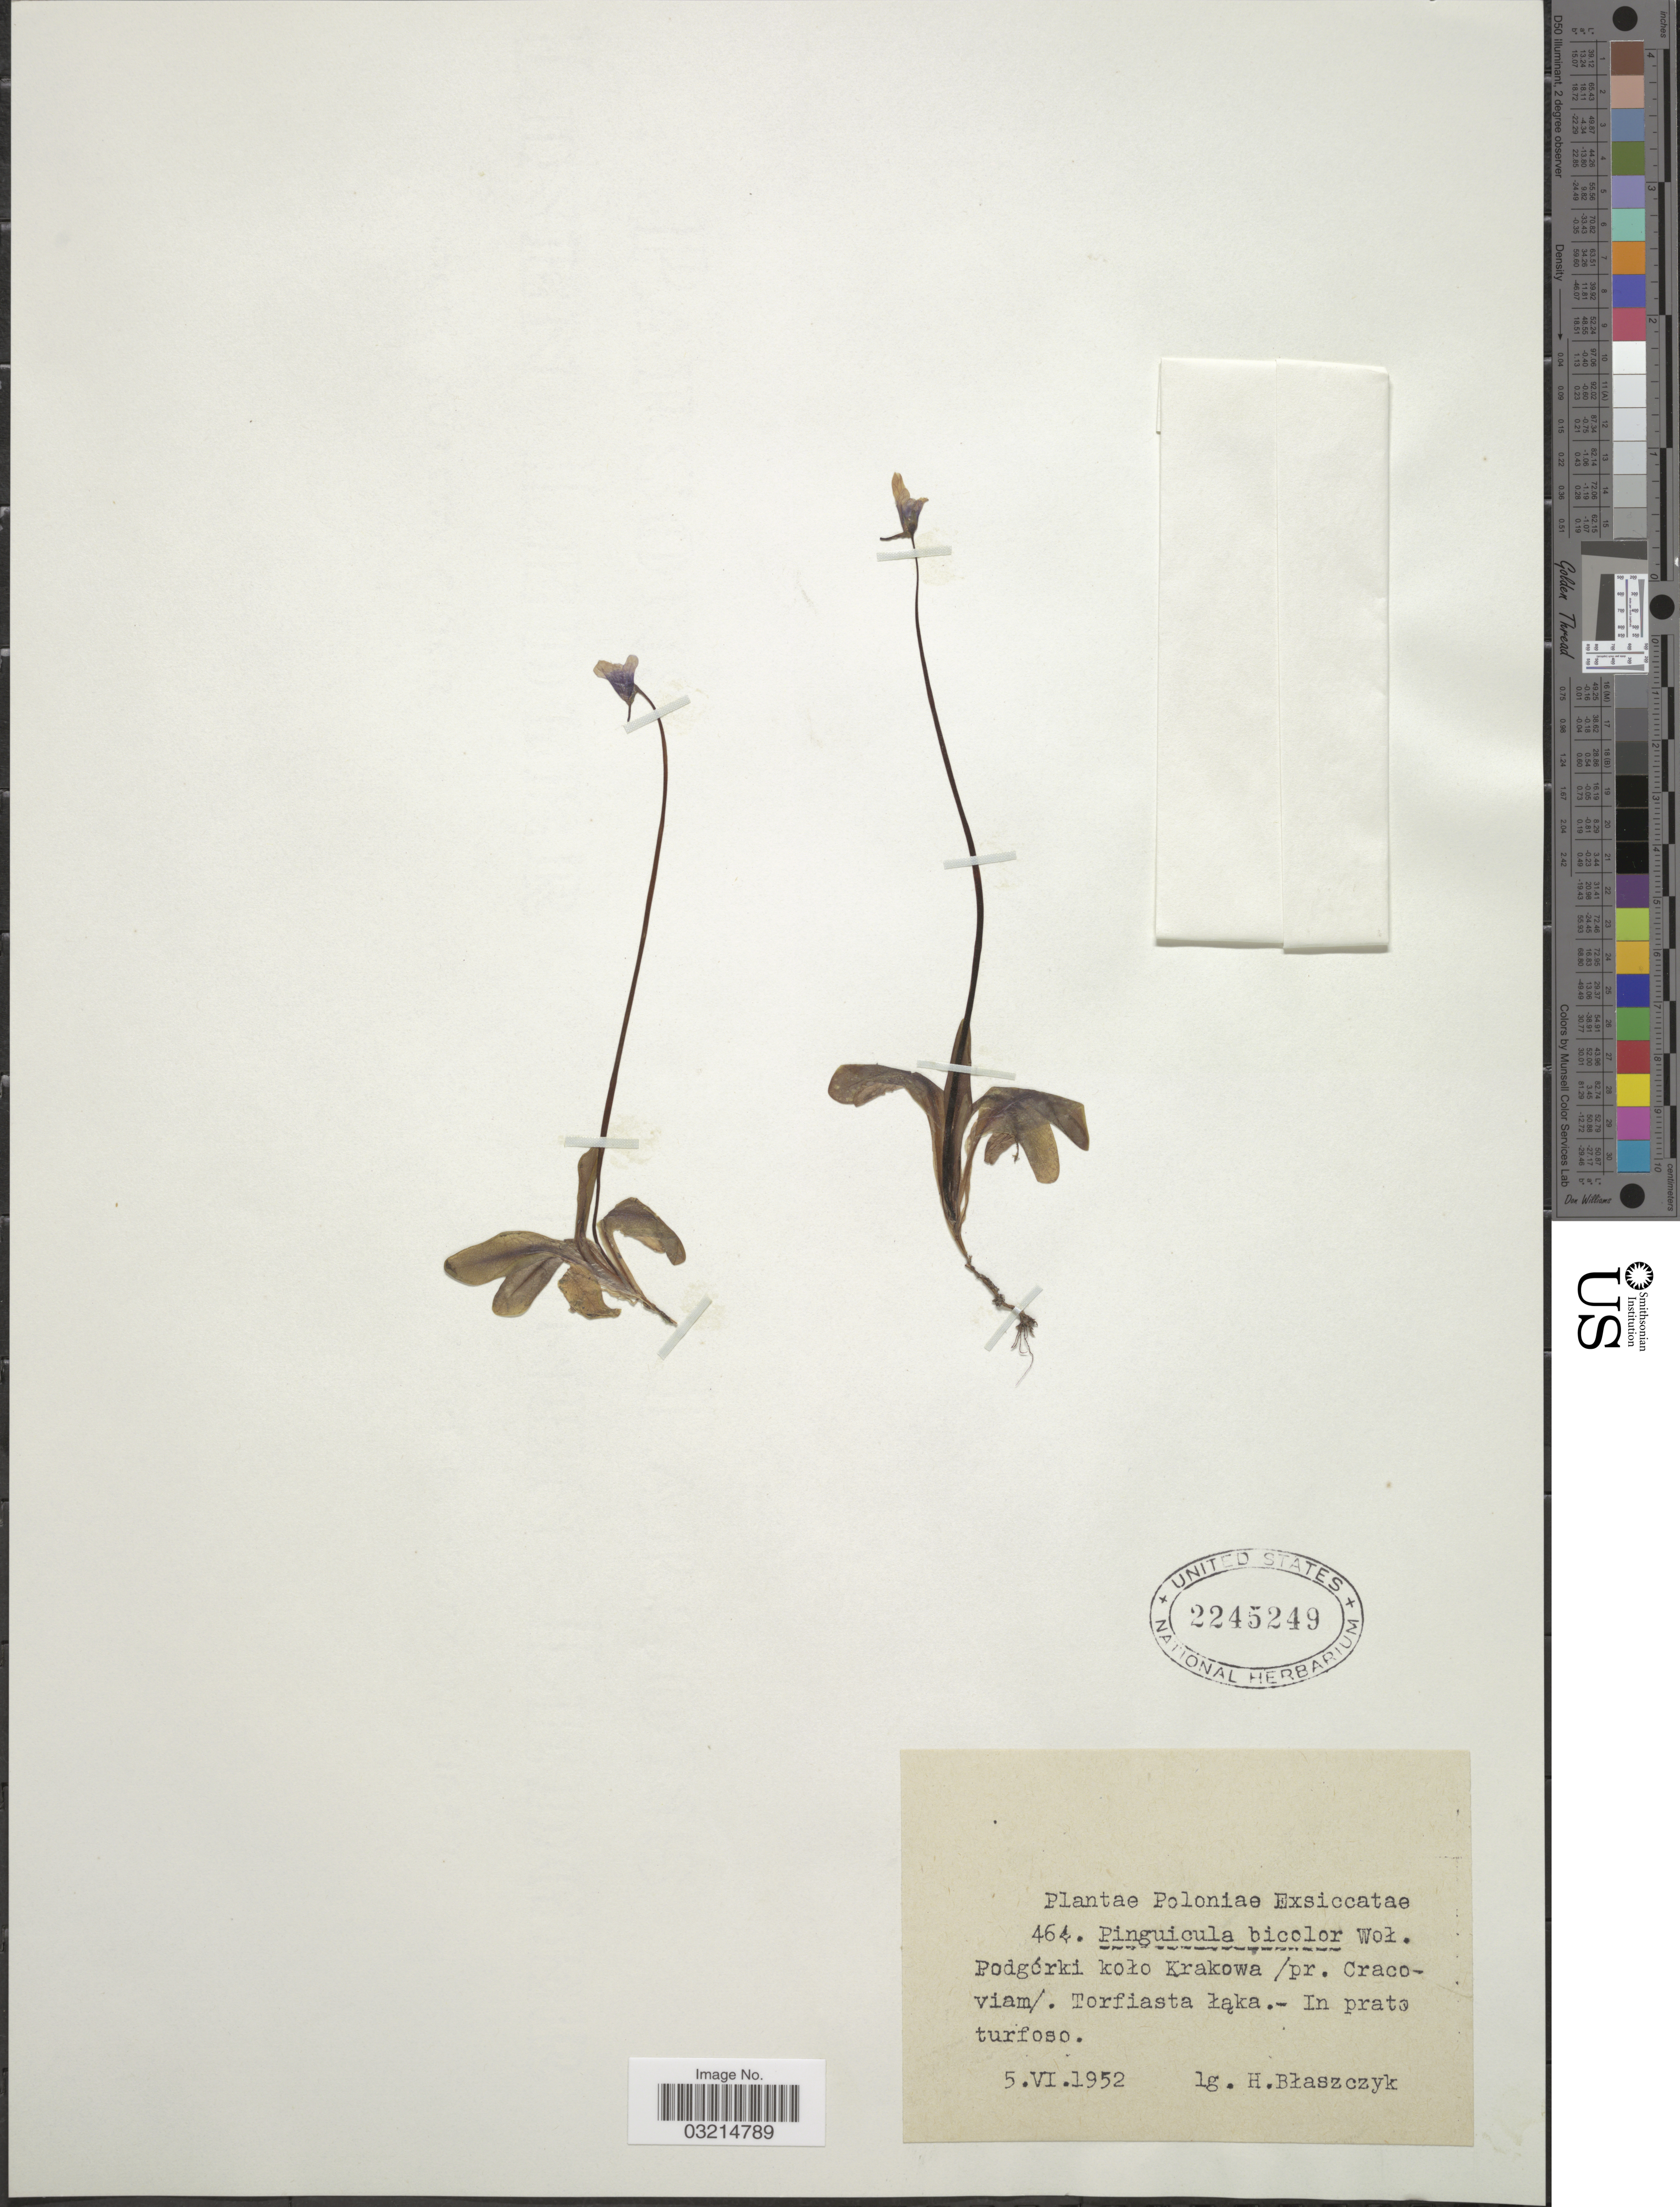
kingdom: Plantae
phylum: Tracheophyta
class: Magnoliopsida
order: Lamiales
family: Lentibulariaceae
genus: Pinguicula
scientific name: Pinguicula bicolor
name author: Wol.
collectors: H. Blaszczyk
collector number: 464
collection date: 1952-06-05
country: Poland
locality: Poloniae Exsiccatae, Podgérki kolo Krakowa/ pr. Cracoviam/. Torfiasta laka.- In prato turfoso.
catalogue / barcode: US 2245249